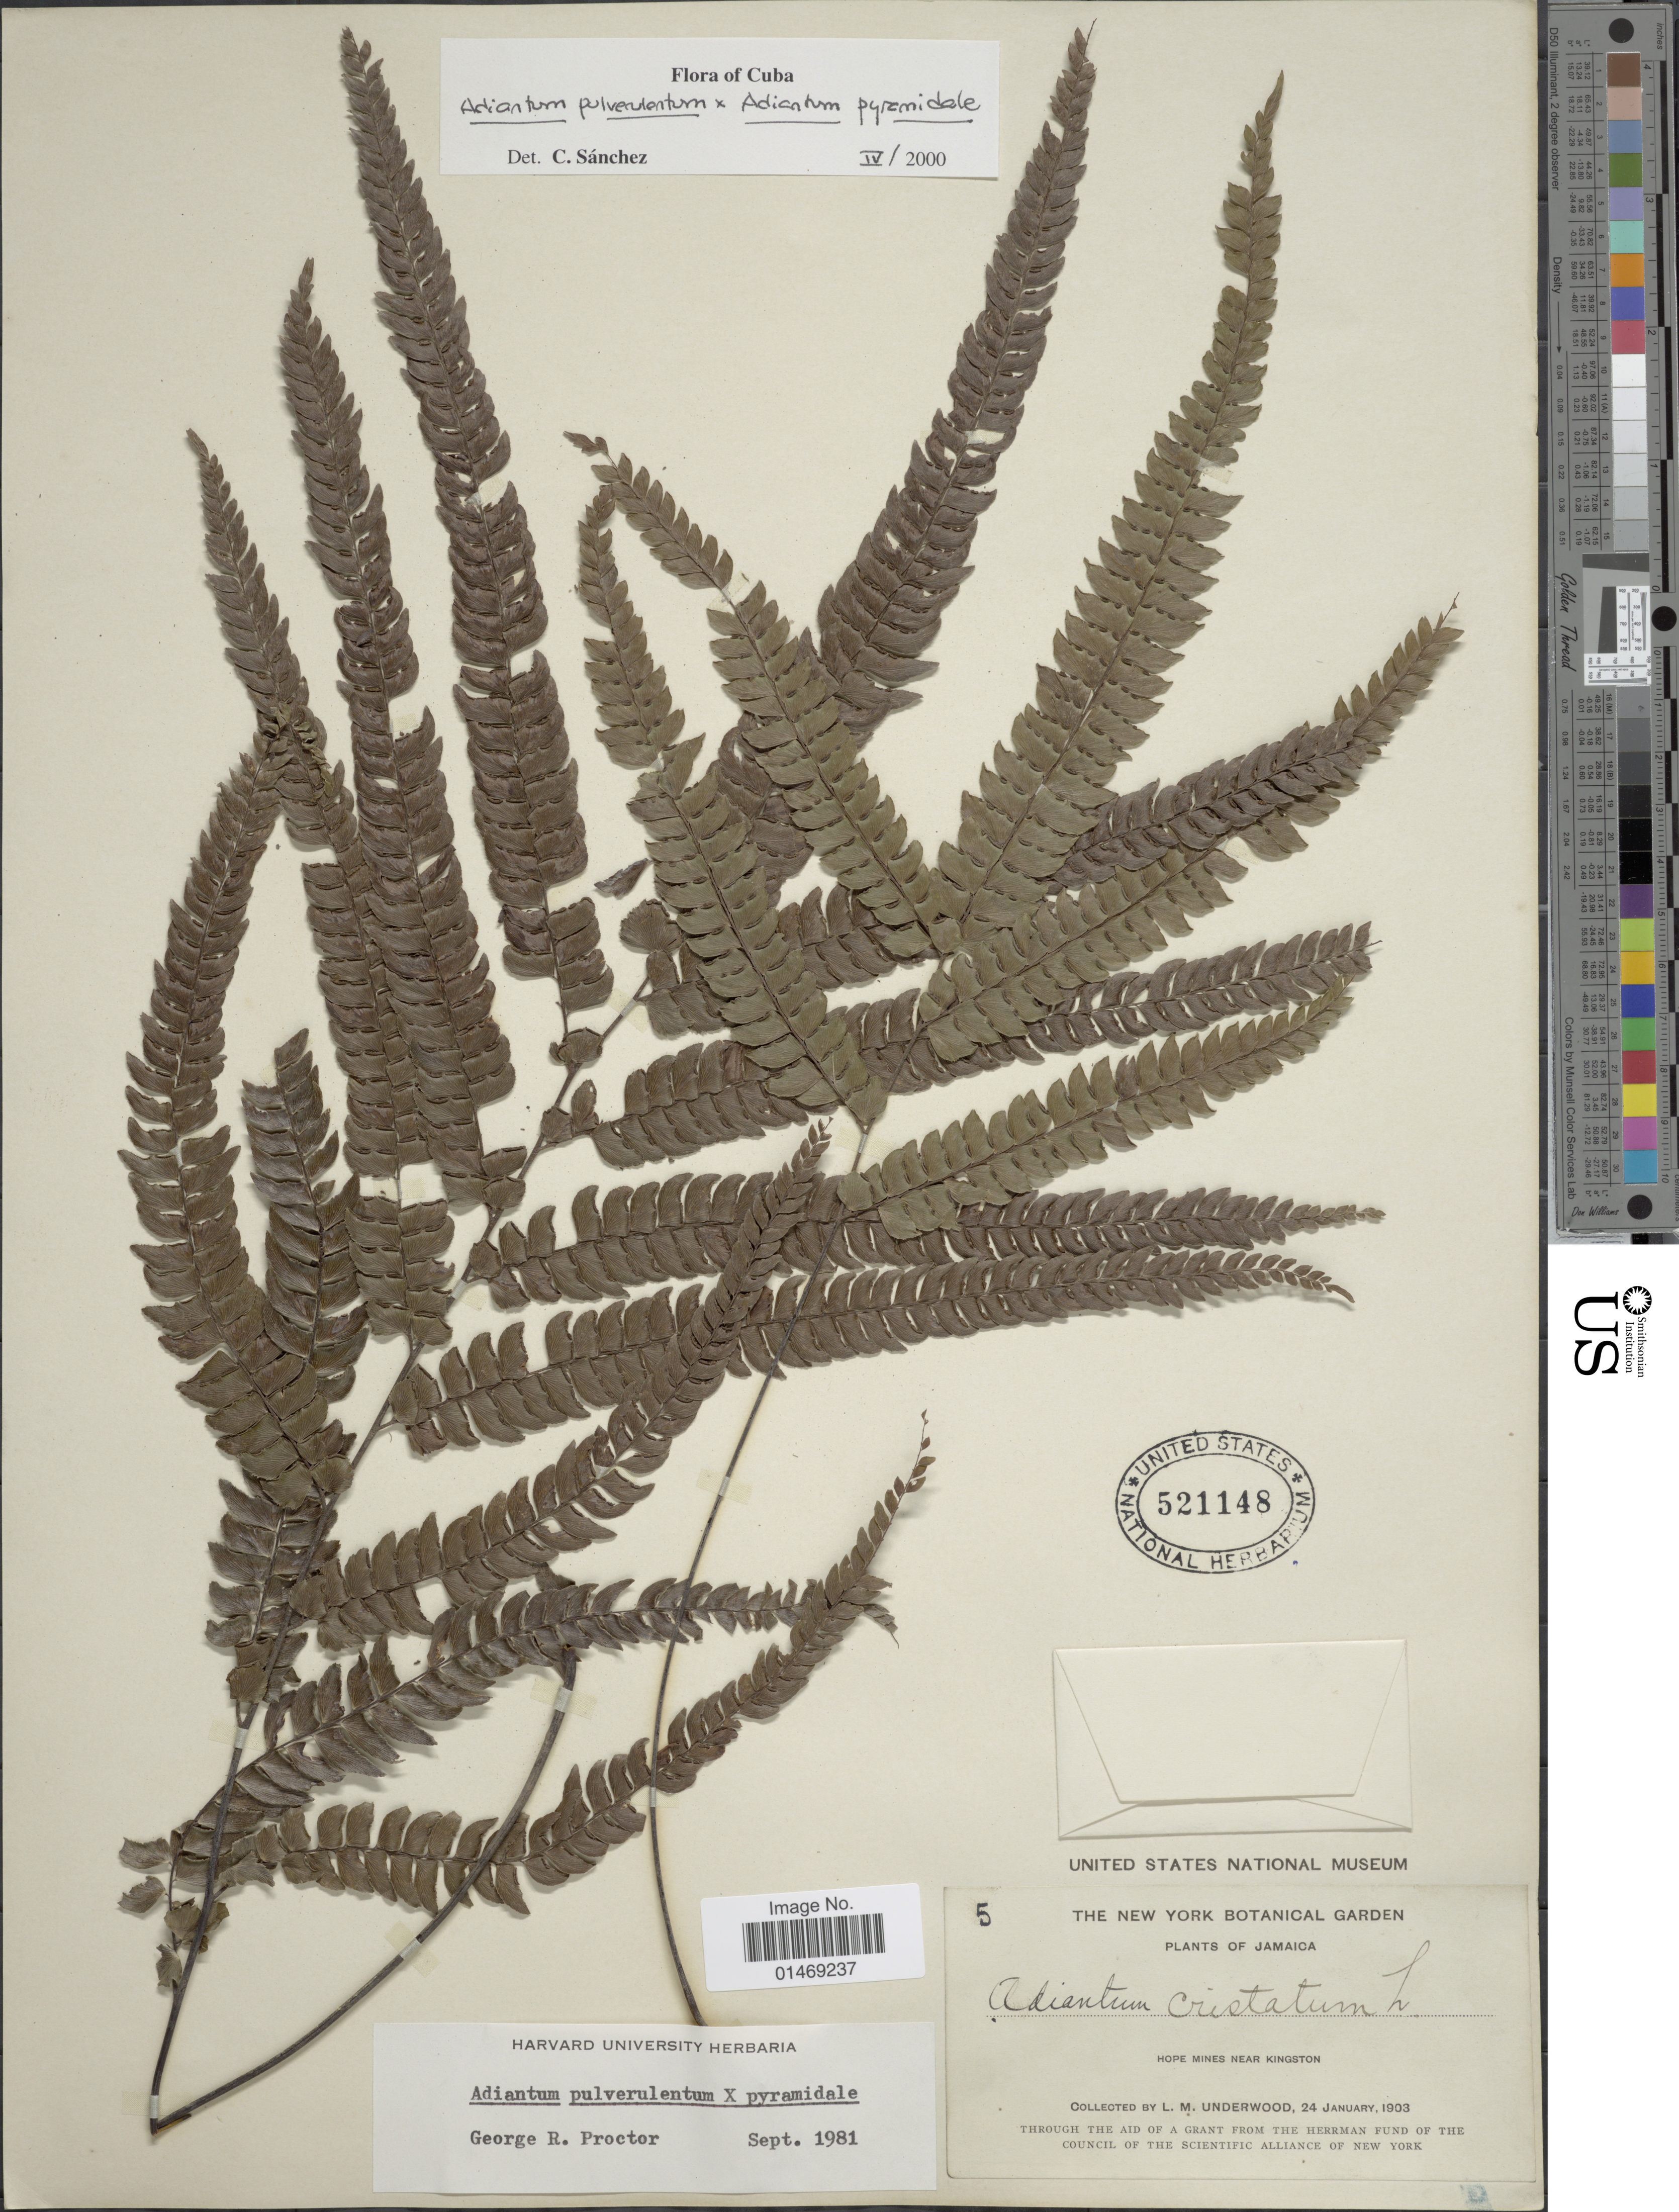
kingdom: Plantae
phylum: Tracheophyta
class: Polypodiopsida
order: Polypodiales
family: Pteridaceae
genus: Adiantum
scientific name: Adiantum pulverulentum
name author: L.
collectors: L. M. Underwood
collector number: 5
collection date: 1903-01-24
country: Jamaica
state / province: Kingston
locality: Hope mines near Kingston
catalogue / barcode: US 521148